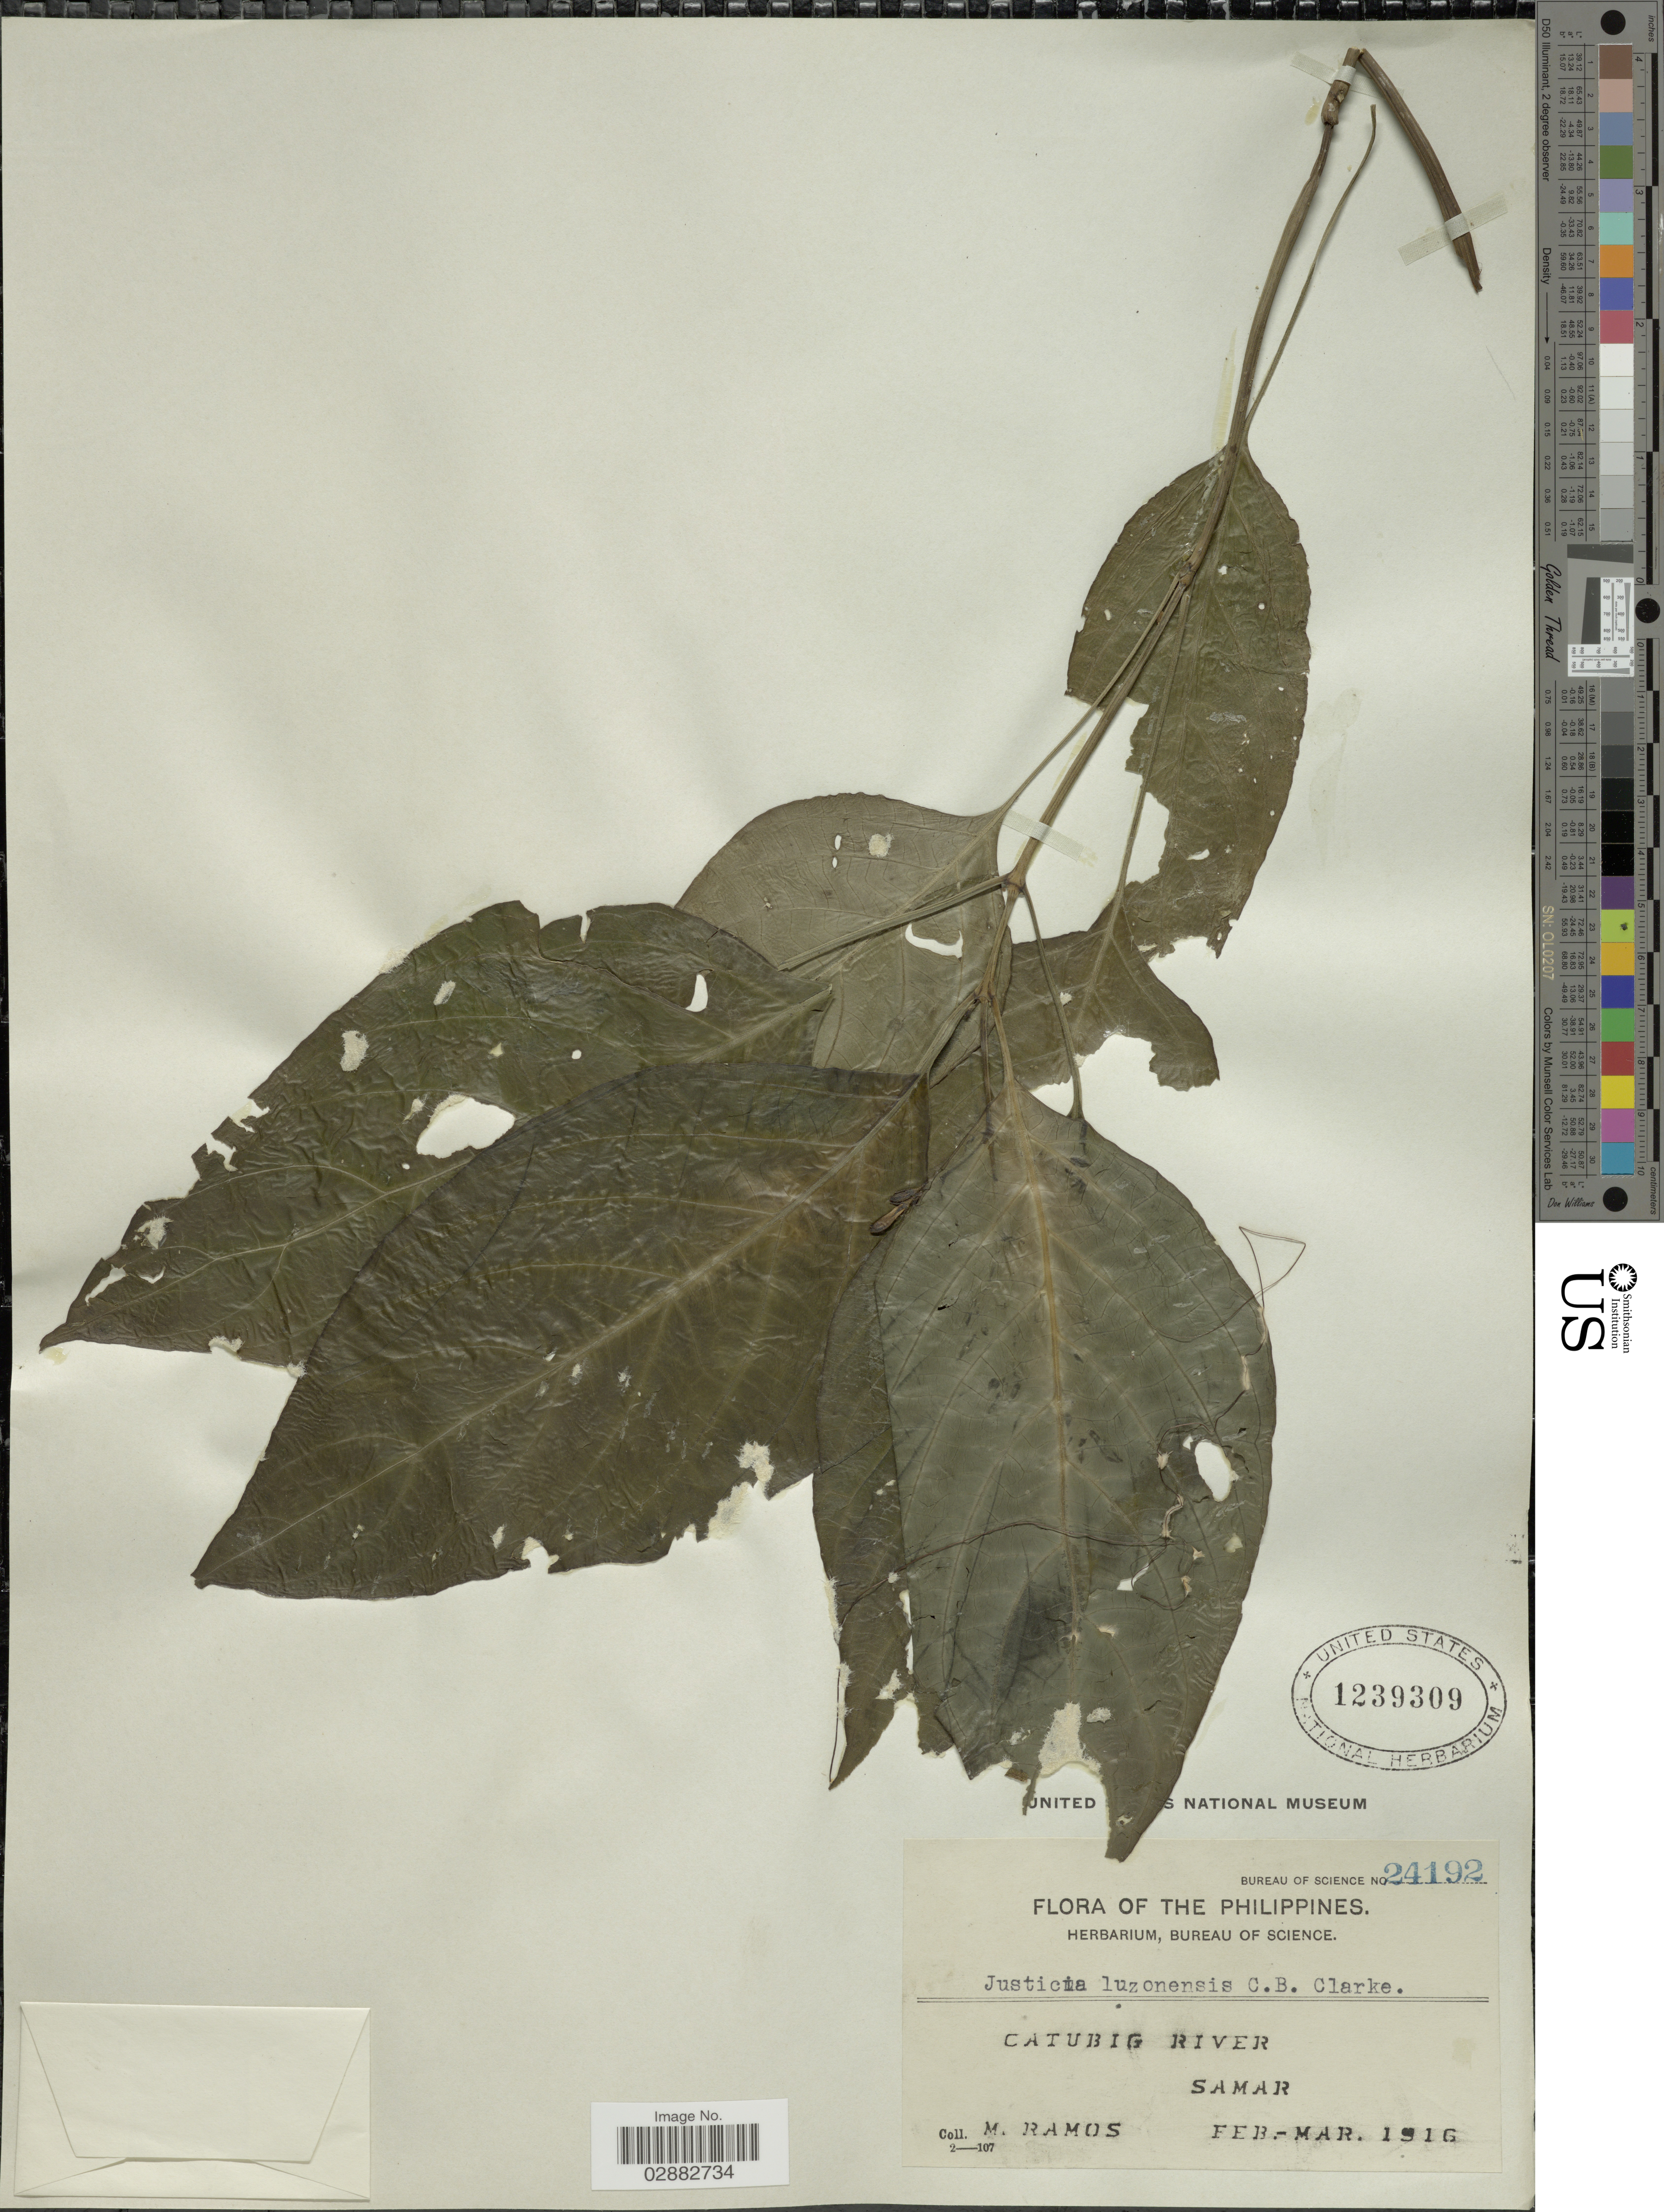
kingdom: Plantae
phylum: Tracheophyta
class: Magnoliopsida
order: Lamiales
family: Acanthaceae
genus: Justicia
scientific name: Justicia luzonensis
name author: C.B. Clarke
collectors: M. Ramos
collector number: Bureau of Science 24192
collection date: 1916-02/1916-03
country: Philippines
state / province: Eastern Visayas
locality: Catubig River, Samar.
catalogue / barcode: US 1239309